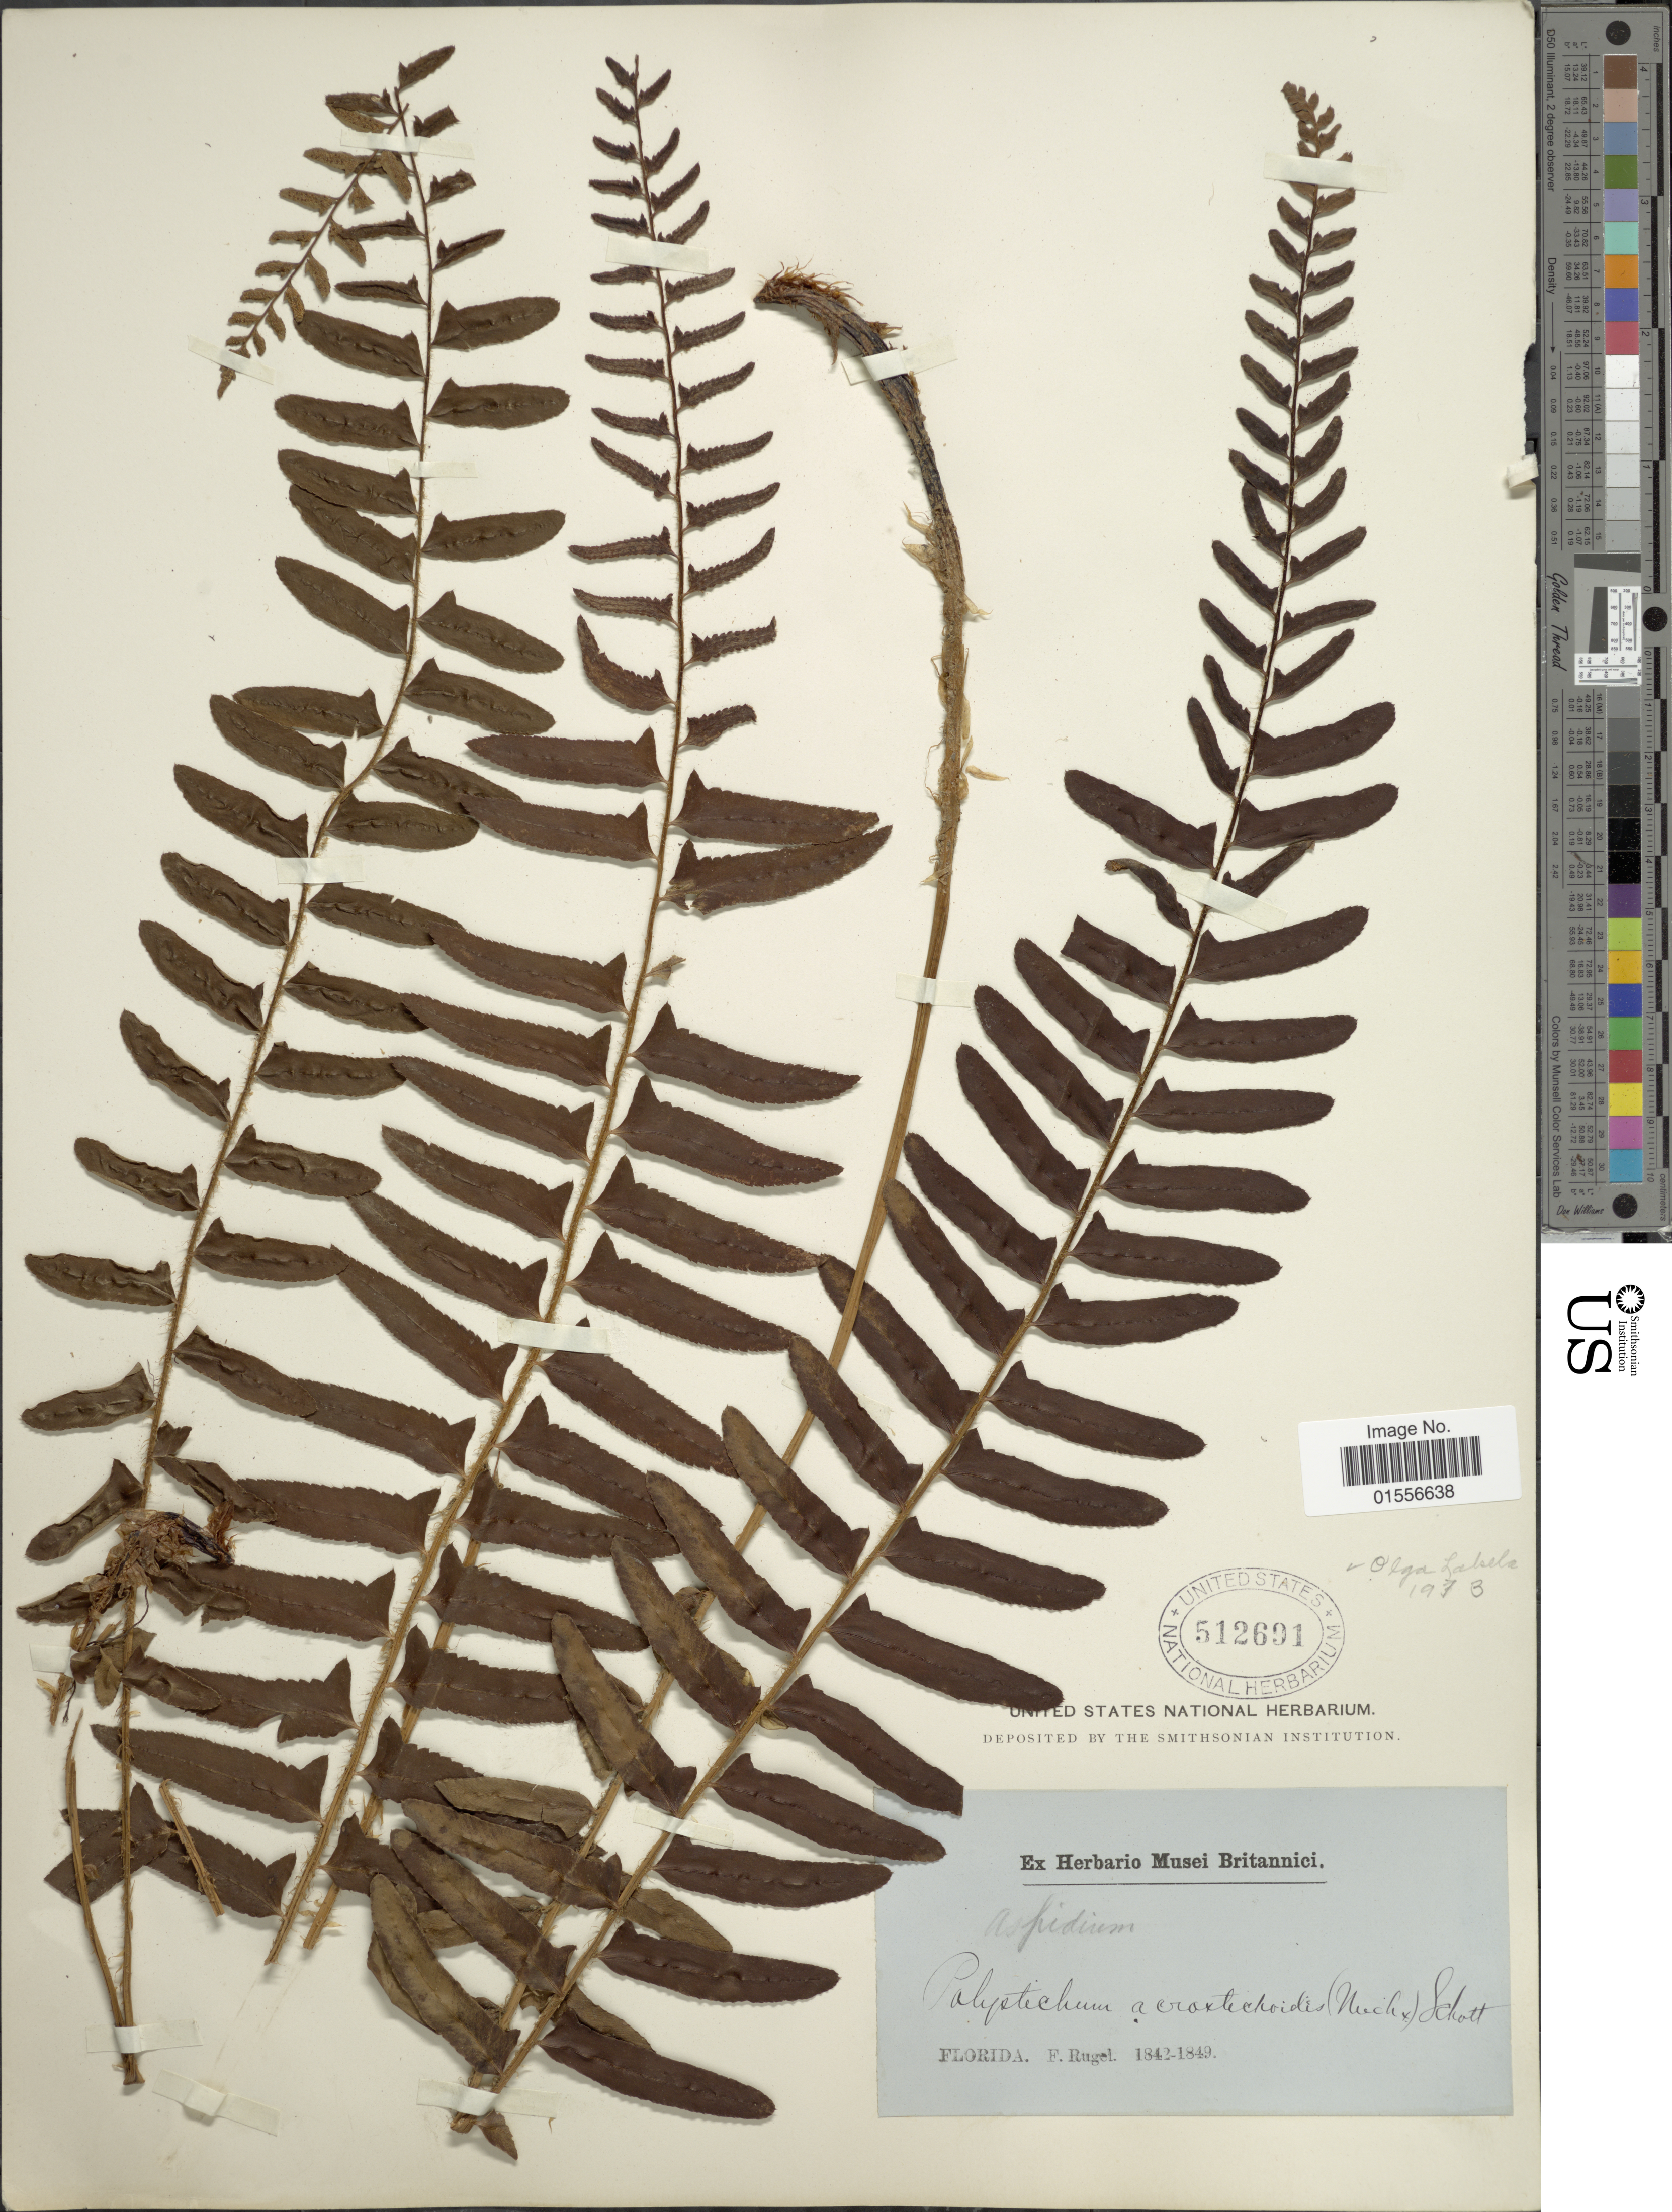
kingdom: Plantae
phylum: Tracheophyta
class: Polypodiopsida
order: Polypodiales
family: Dryopteridaceae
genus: Polystichum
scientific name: Polystichum acrostichoides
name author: (Michx.) Schott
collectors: F. Rugel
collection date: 1842/1849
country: United States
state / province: Florida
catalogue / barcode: US 512691